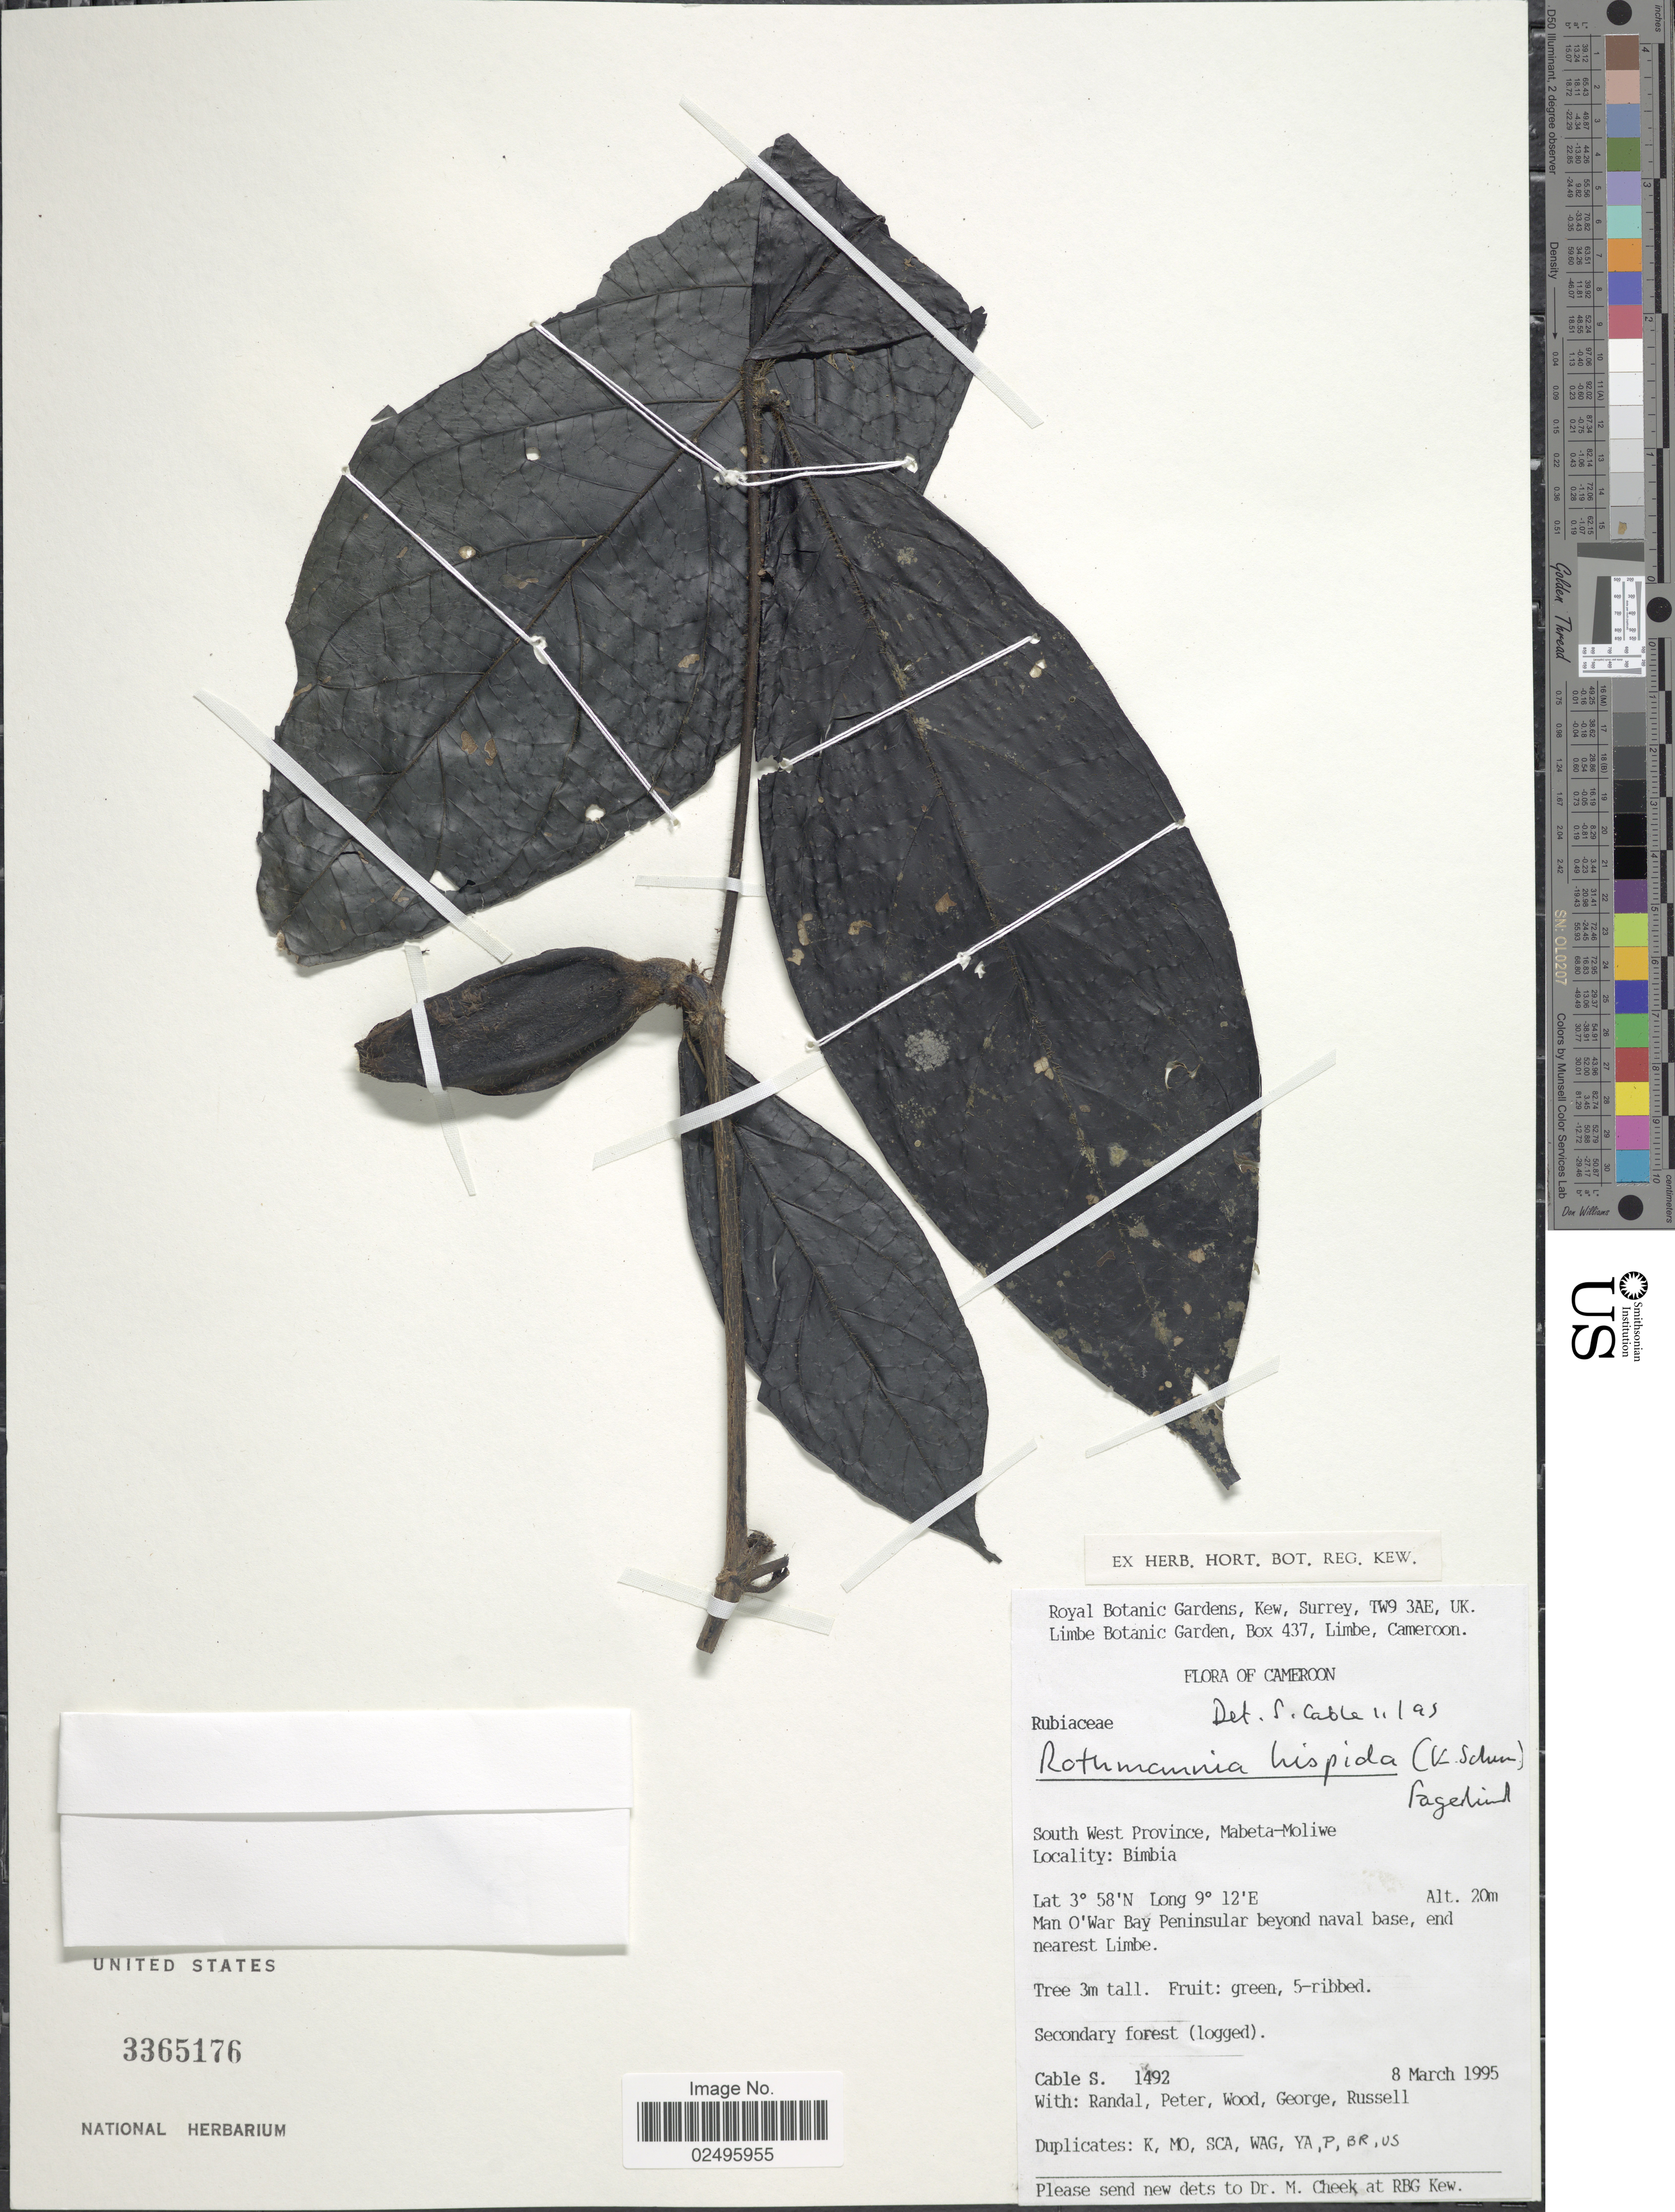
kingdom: Plantae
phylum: Tracheophyta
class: Magnoliopsida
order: Gentianales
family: Rubiaceae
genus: Rothmannia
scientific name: Rothmannia hispida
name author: (K. Schum.) Fagerl.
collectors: S. Cable, Randal, Peter, Wood & et al.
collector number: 1492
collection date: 1995-03-08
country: Cameroon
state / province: Sud-Ouest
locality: South-West Province, Mabeta-Moliwe. Bimbia. Man O' War Bay Peninsular beyon naval base, end nearest Limbe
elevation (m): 20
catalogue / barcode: US 3365176